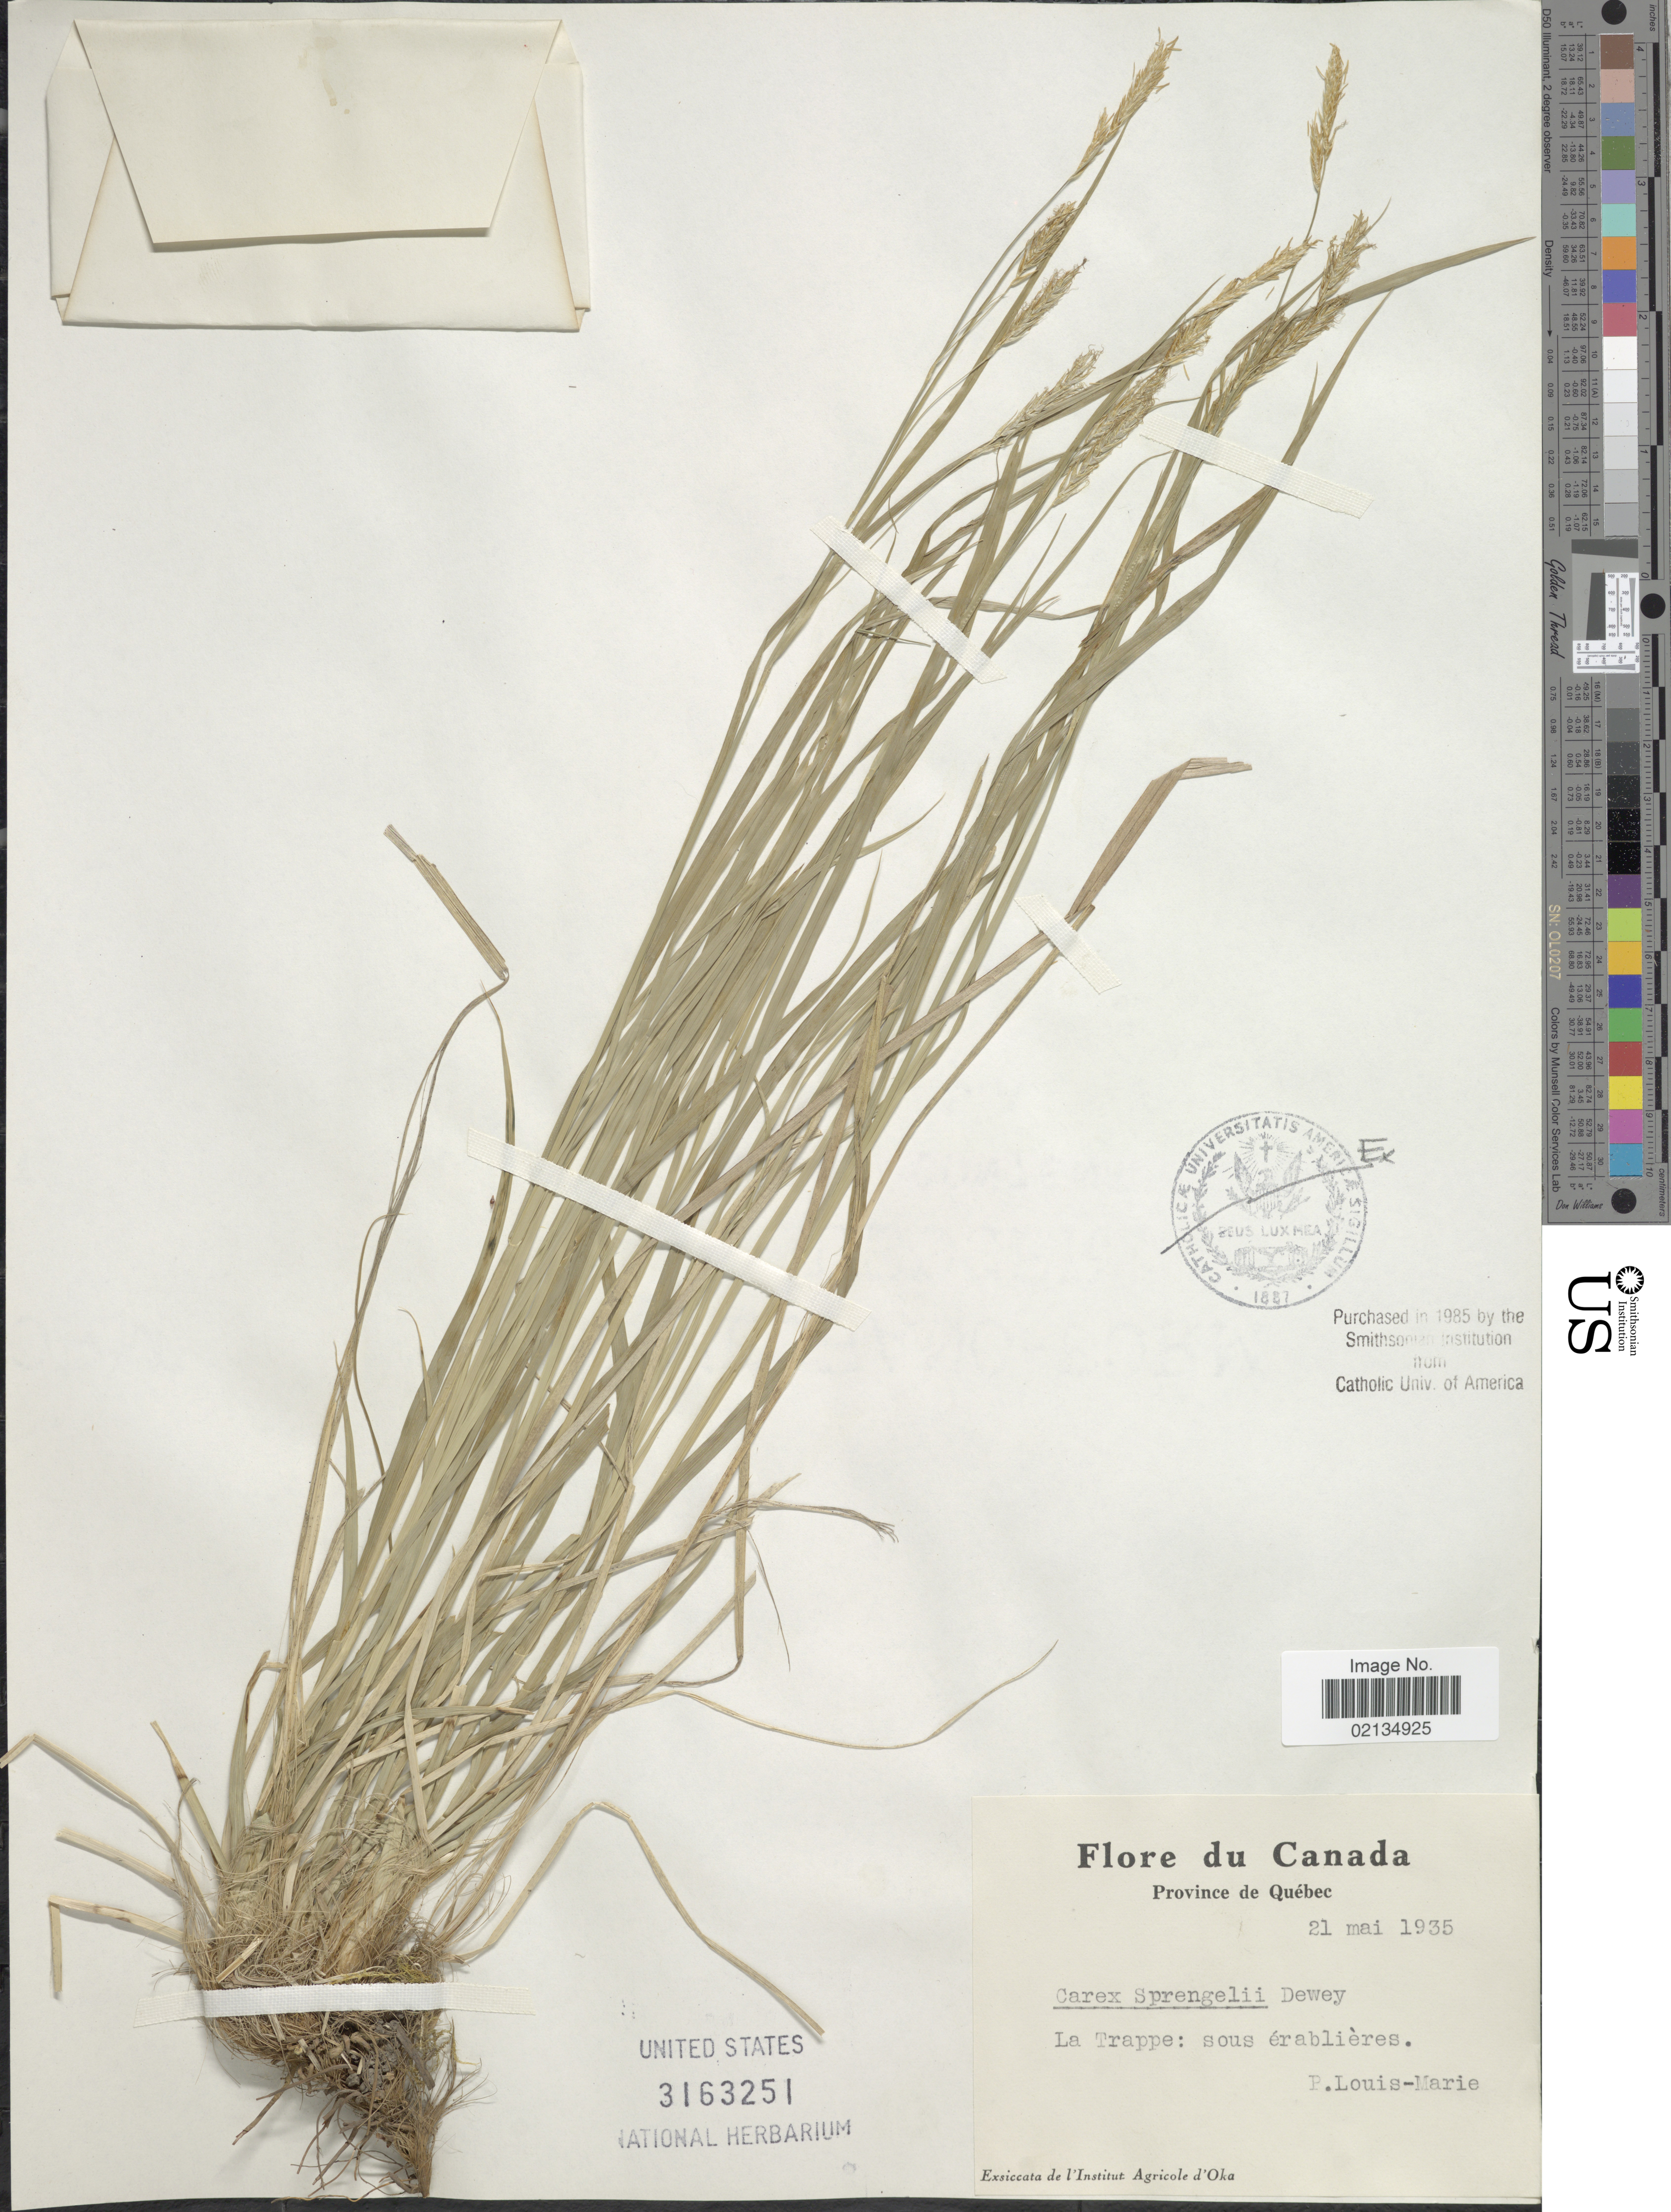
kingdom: Plantae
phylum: Tracheophyta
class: Liliopsida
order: Poales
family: Cyperaceae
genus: Carex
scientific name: Carex sprengelii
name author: Dewey ex Spreng.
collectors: L.-M. LaLonde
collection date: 1935-05-21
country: Canada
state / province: Quebec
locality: Canada, Province de Quebec. La Trappe: Sous erablieres.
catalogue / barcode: US 3163251